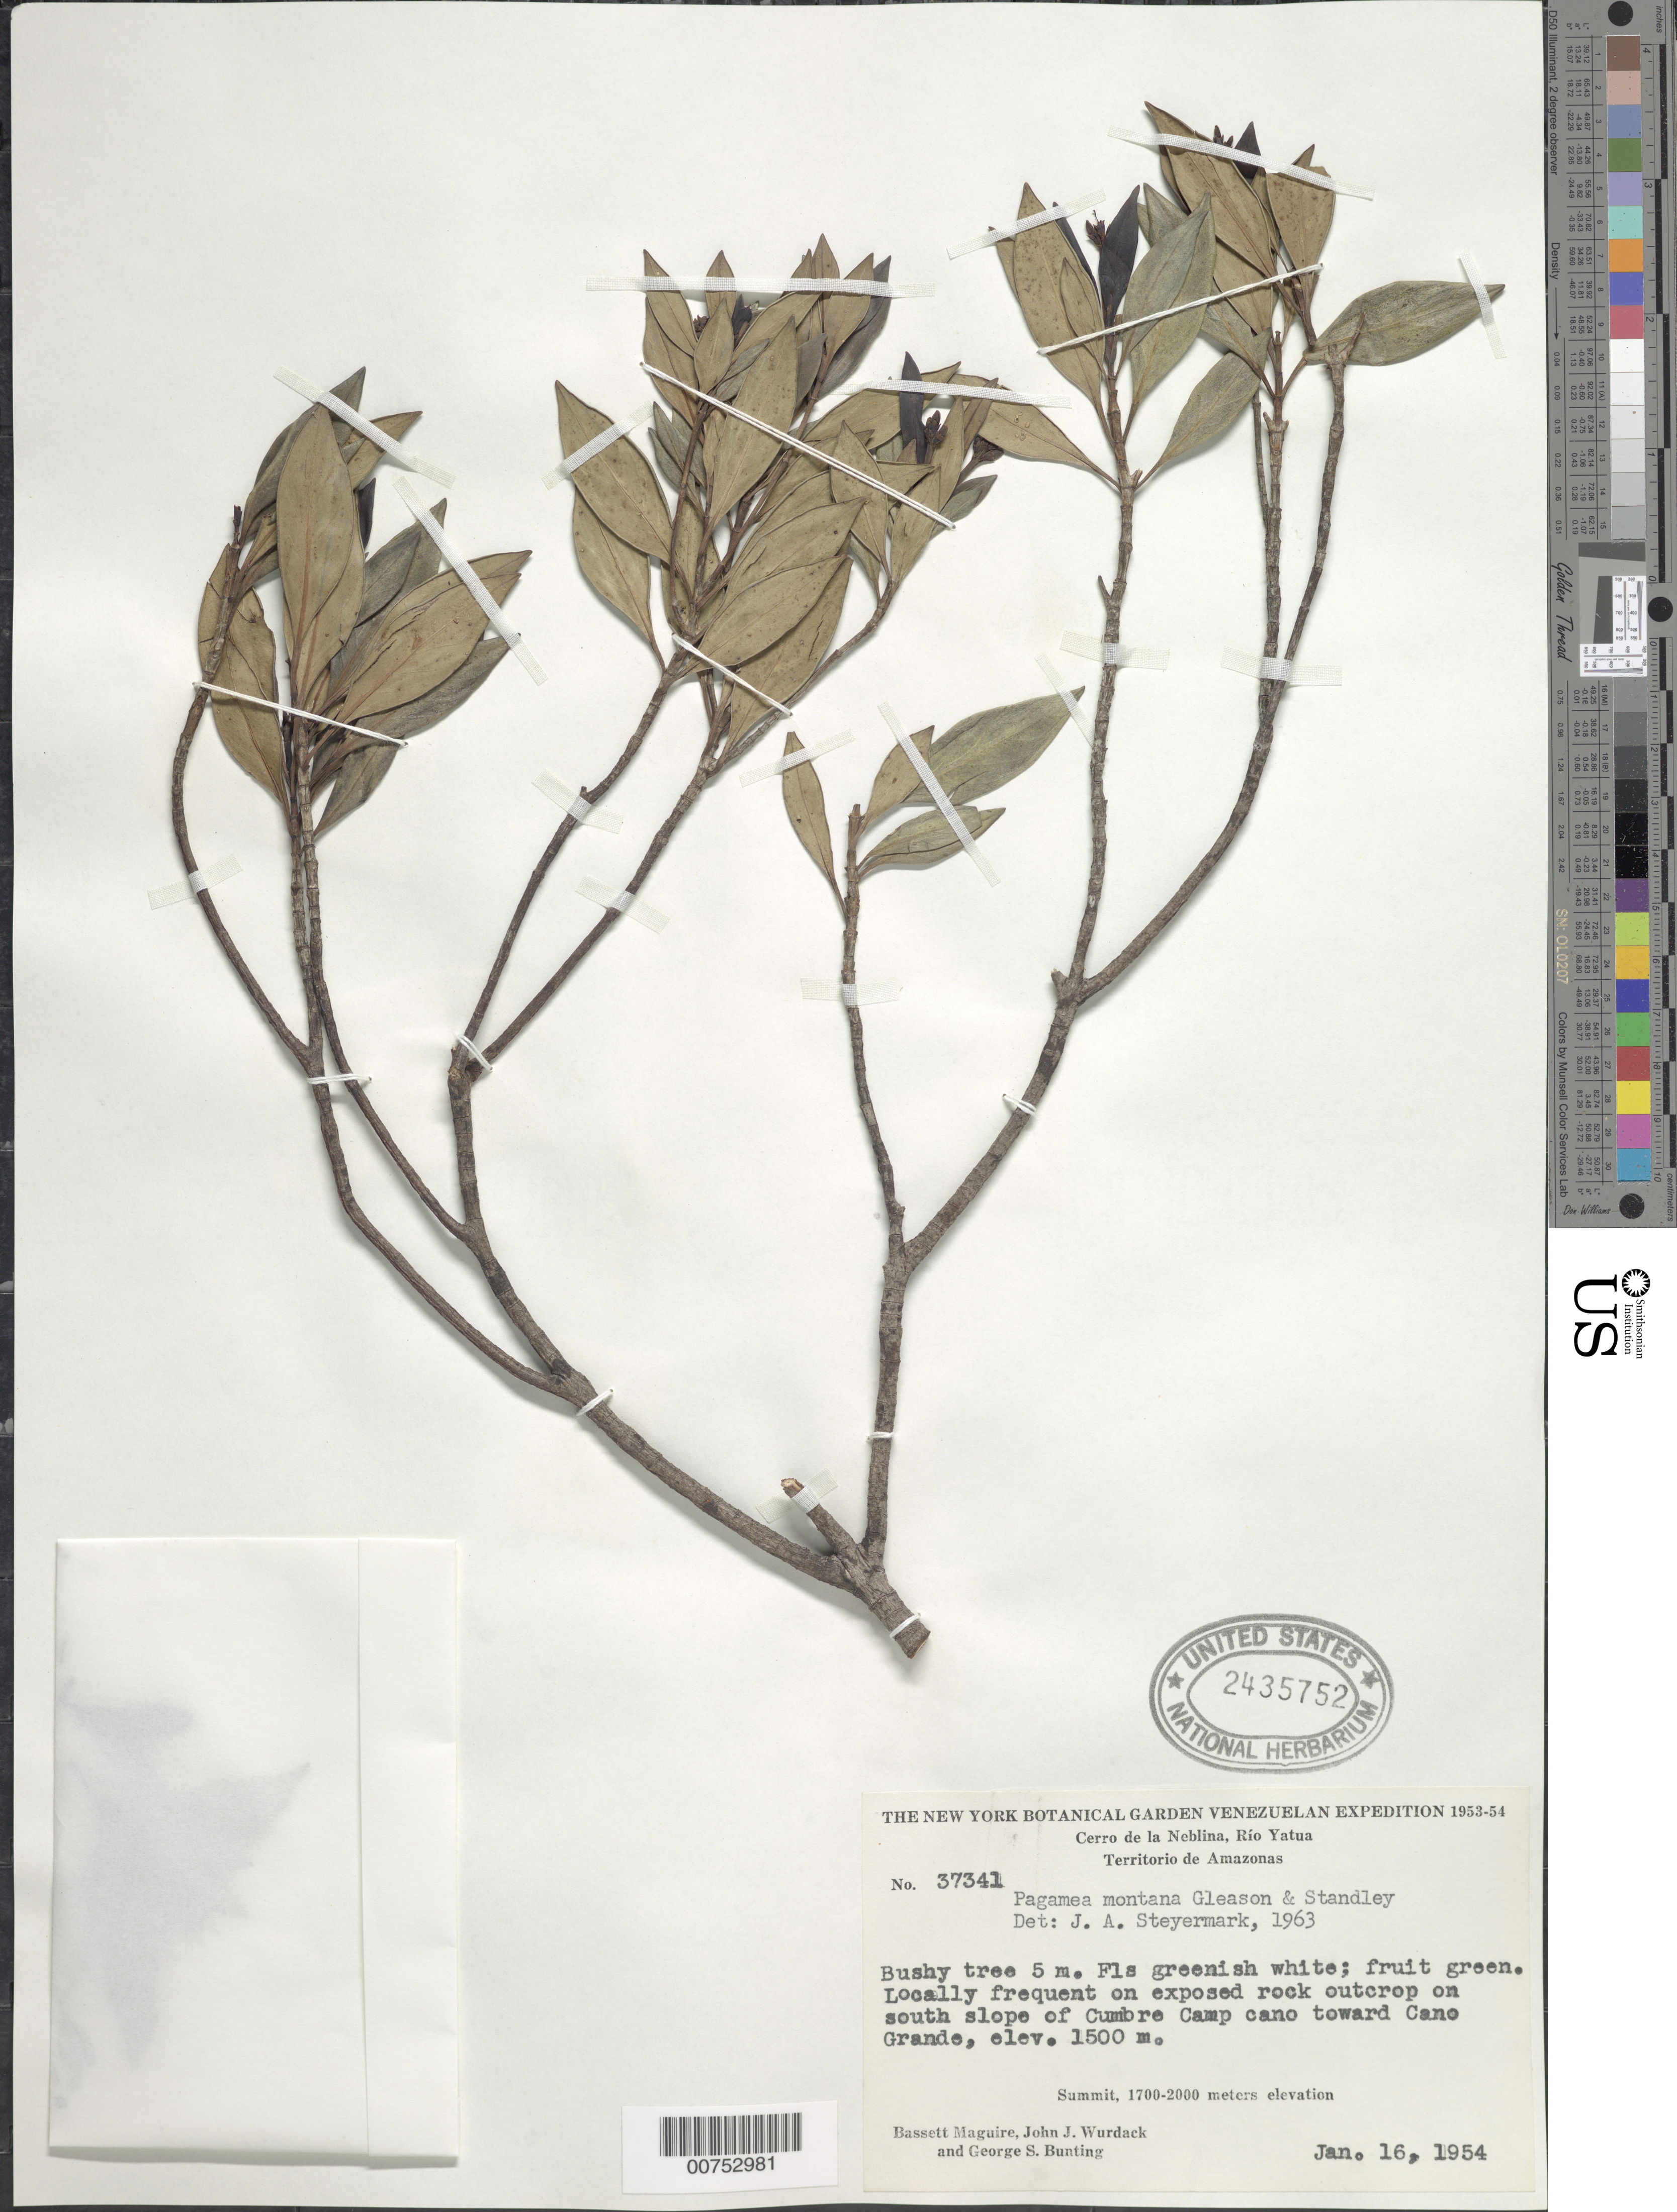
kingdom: Plantae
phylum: Tracheophyta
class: Magnoliopsida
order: Gentianales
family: Rubiaceae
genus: Pagamea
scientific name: Pagamea montana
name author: Gleason & Standl.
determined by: Steyermark, Julian A., (VEN)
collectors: B. Maguire, J. J. Wurdack & G. S. Bunting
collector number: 37341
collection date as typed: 16-Jan-54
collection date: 1954-01-16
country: Venezuela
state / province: Amazonas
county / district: Río Negro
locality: Cerro de la Neblina, Río Yatua, S slope of Cumbre Camp, toward Caño Grande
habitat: Exposed rock outcrop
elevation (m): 1500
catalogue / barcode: US 2435752